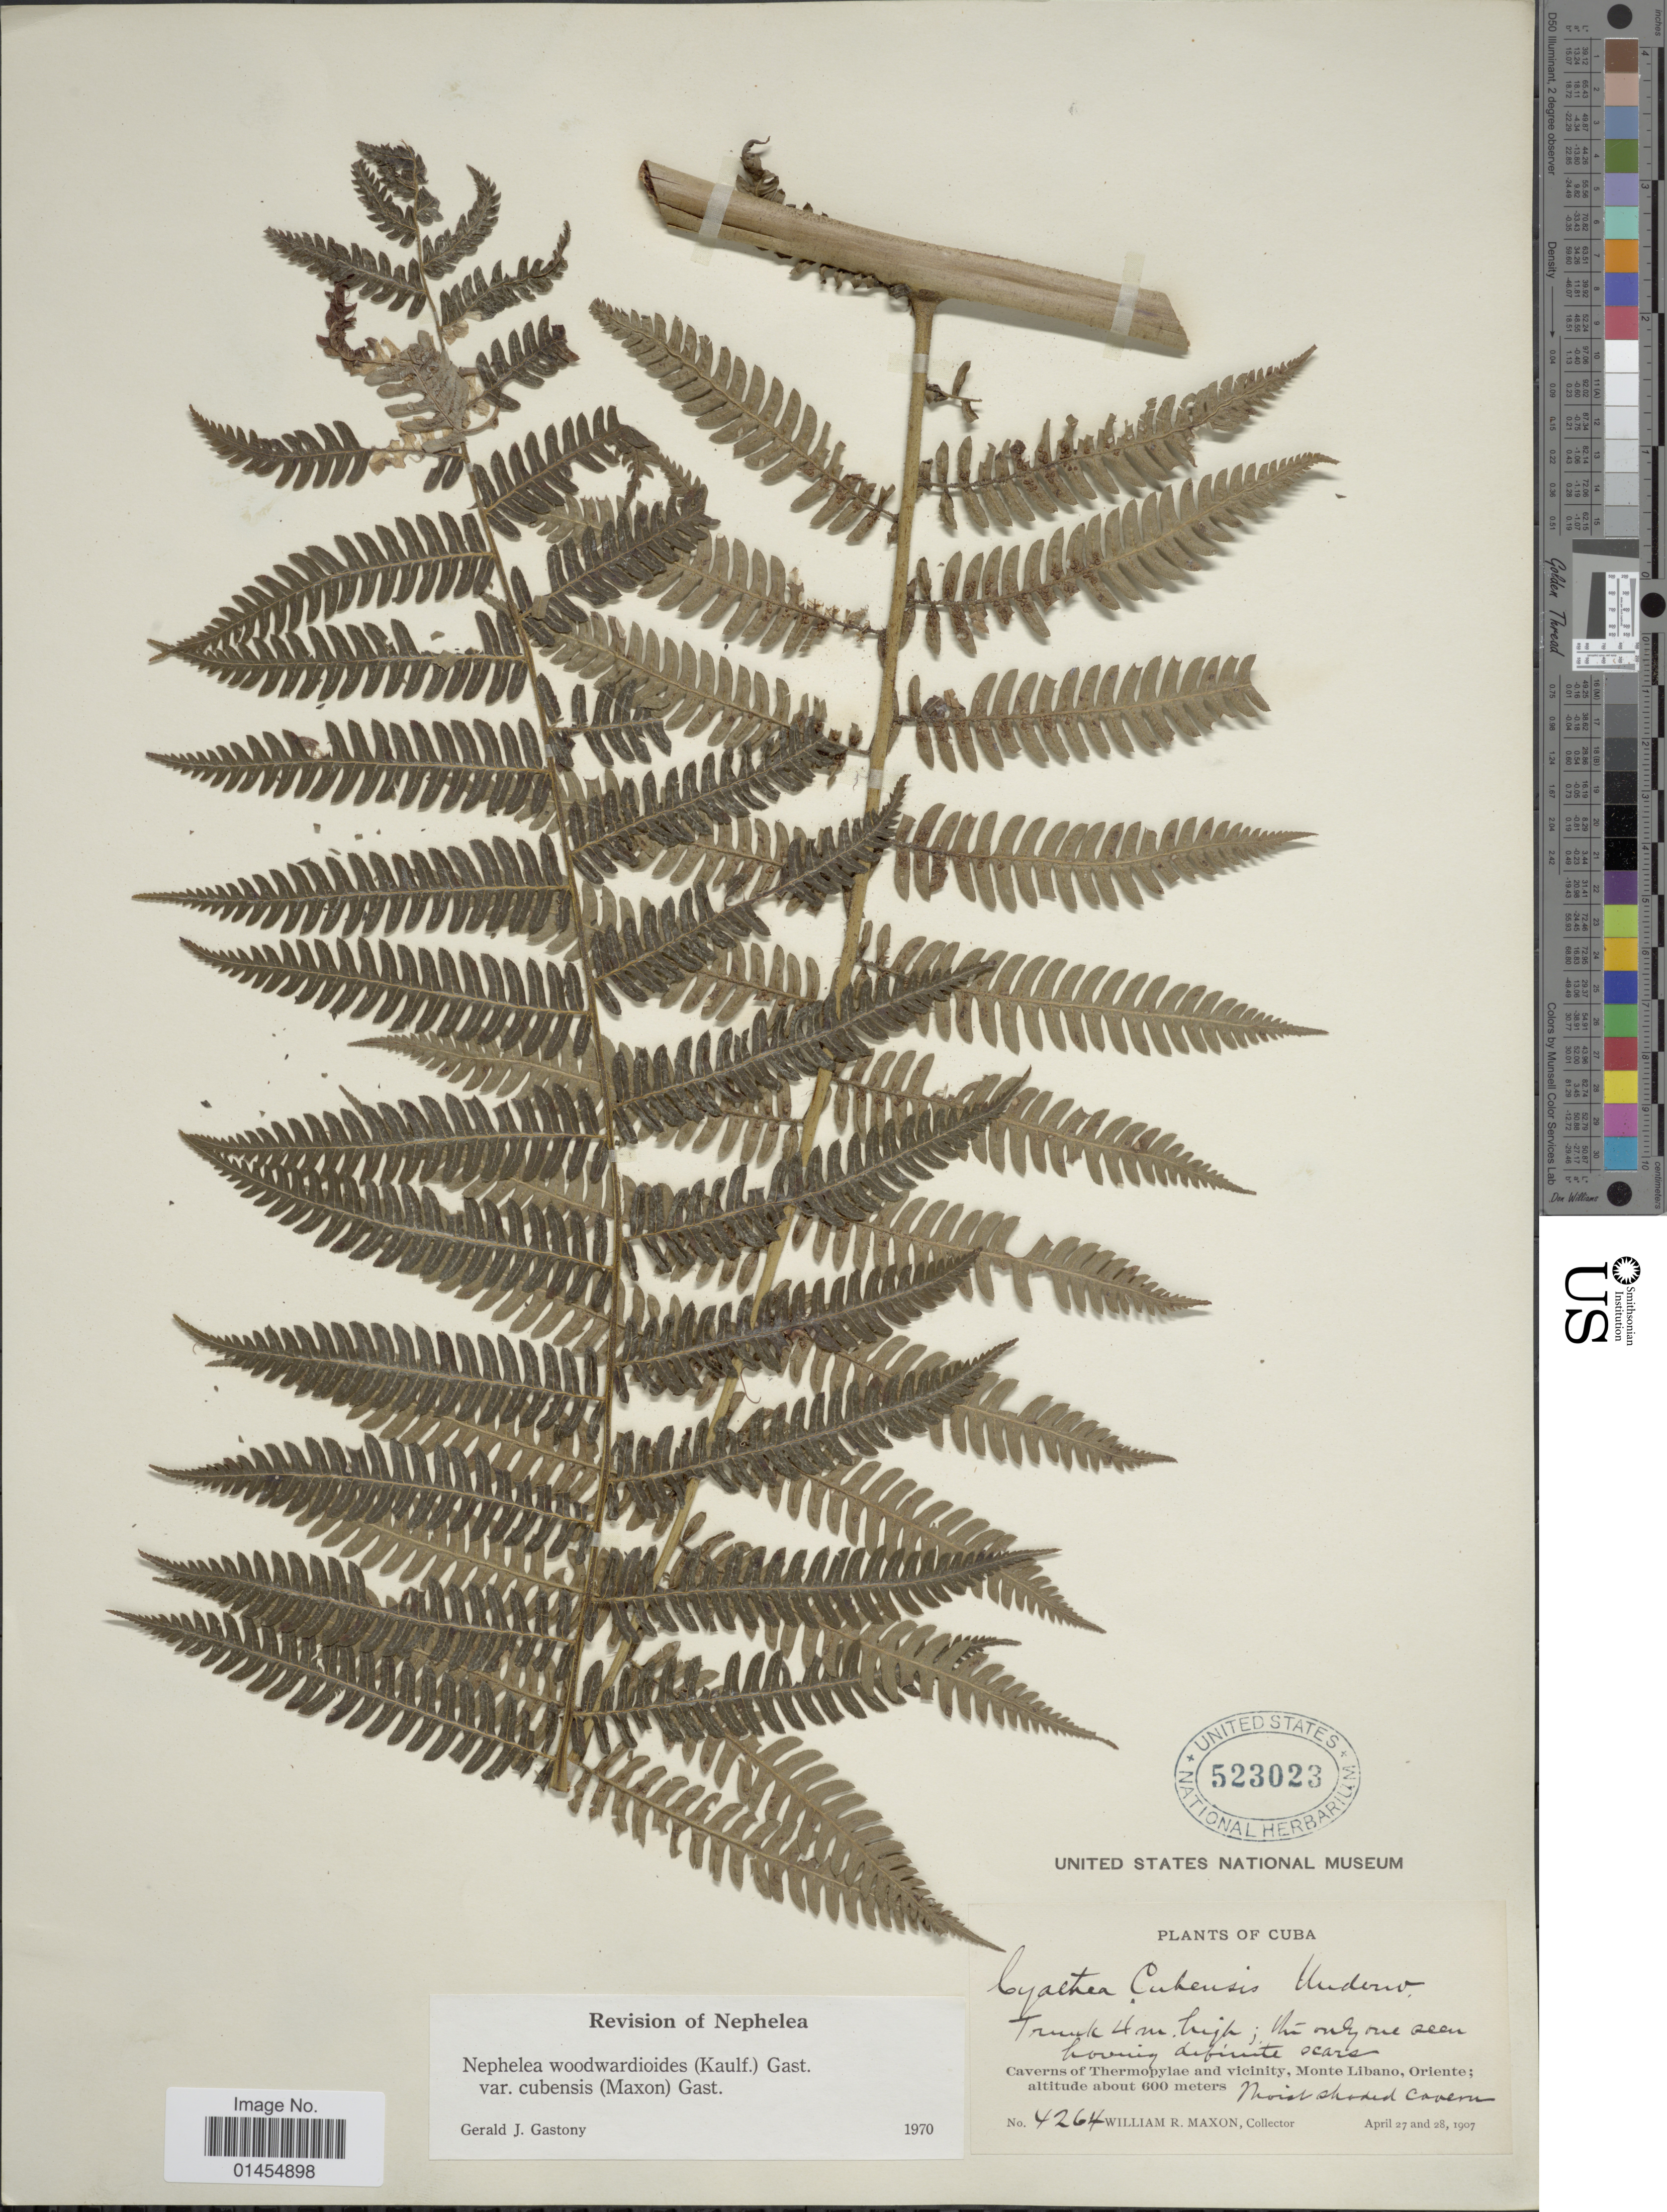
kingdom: Plantae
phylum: Tracheophyta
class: Polypodiopsida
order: Cyatheales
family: Cyatheaceae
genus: Alsophila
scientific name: Alsophila woodwardioides var. cubensis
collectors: W. R. Maxon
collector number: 4264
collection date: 1907-04-27/1907-04-28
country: Cuba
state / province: Oriente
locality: Caverns of Thermopylae and vicinity, Monte Libano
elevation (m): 600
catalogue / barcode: US 523023